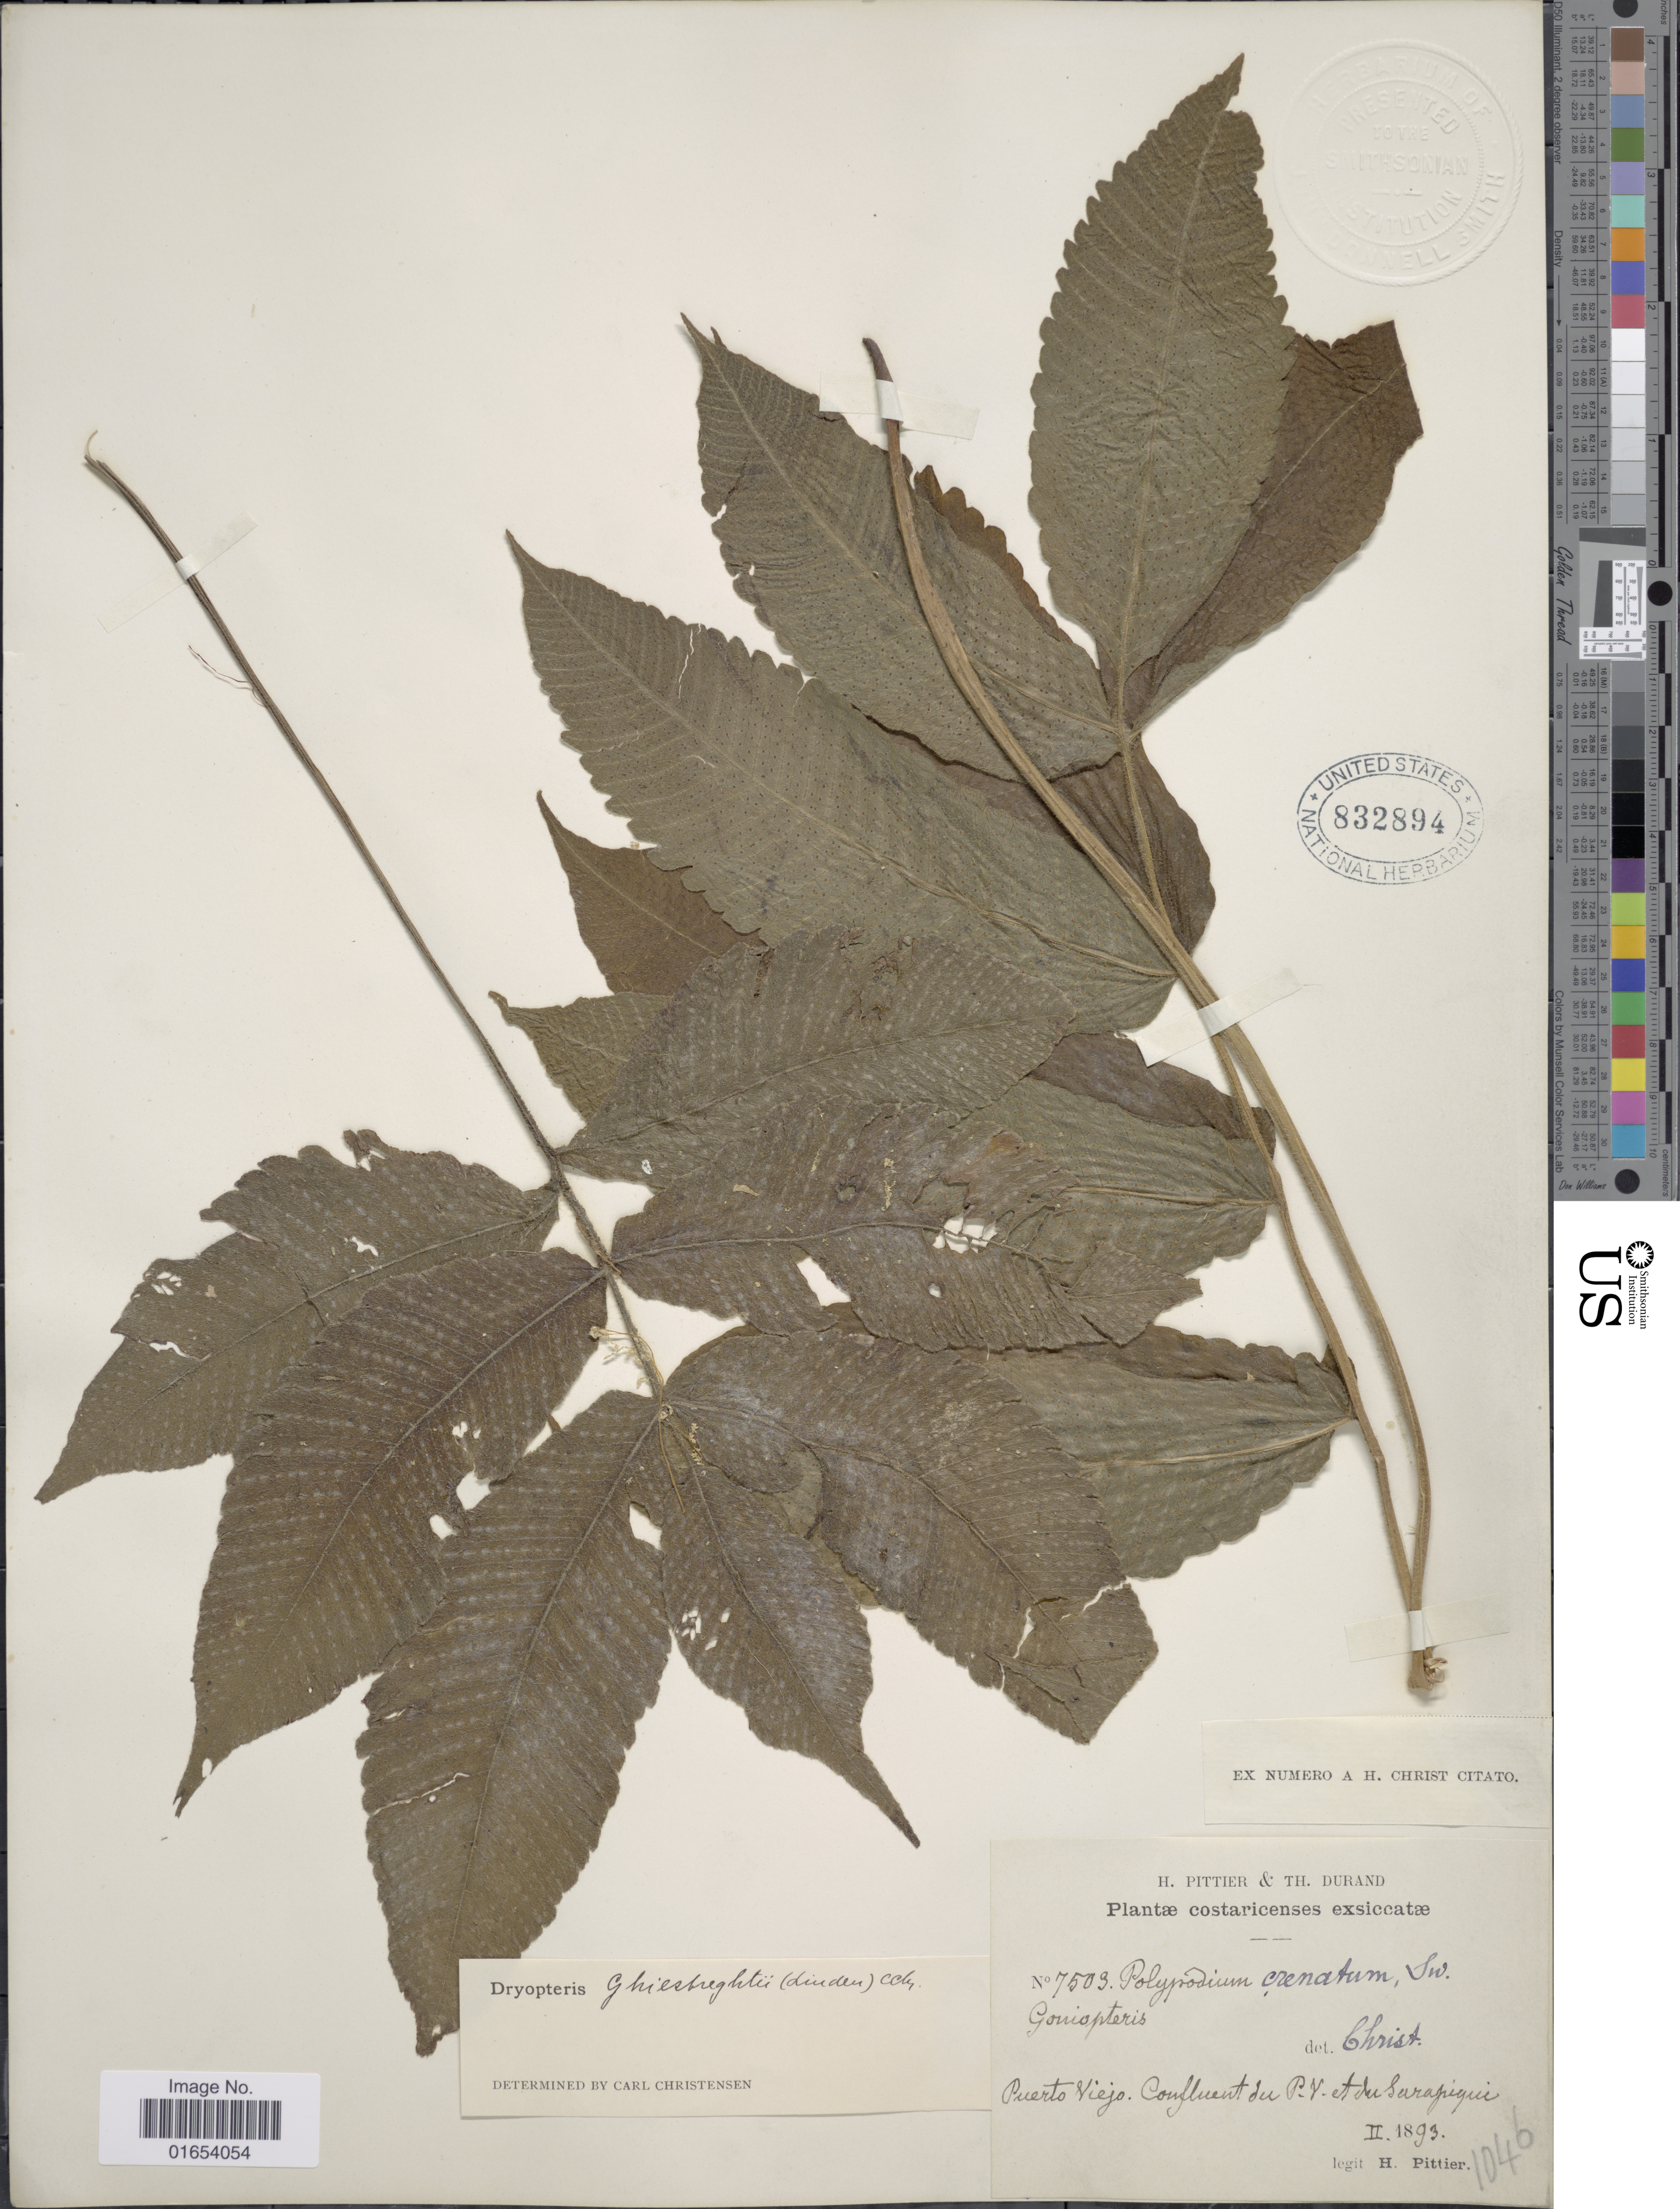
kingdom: Plantae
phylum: Tracheophyta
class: Polypodiopsida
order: Polypodiales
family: Thelypteridaceae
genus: Goniopteris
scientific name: Goniopteris ghiesbreghtii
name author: (Linden) J. Sm.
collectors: H. F. Pittier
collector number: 7503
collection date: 1893-02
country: Costa Rica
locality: Puerto Viejo, Confluent du P. V. et du Sarapiqui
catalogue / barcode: US 832894